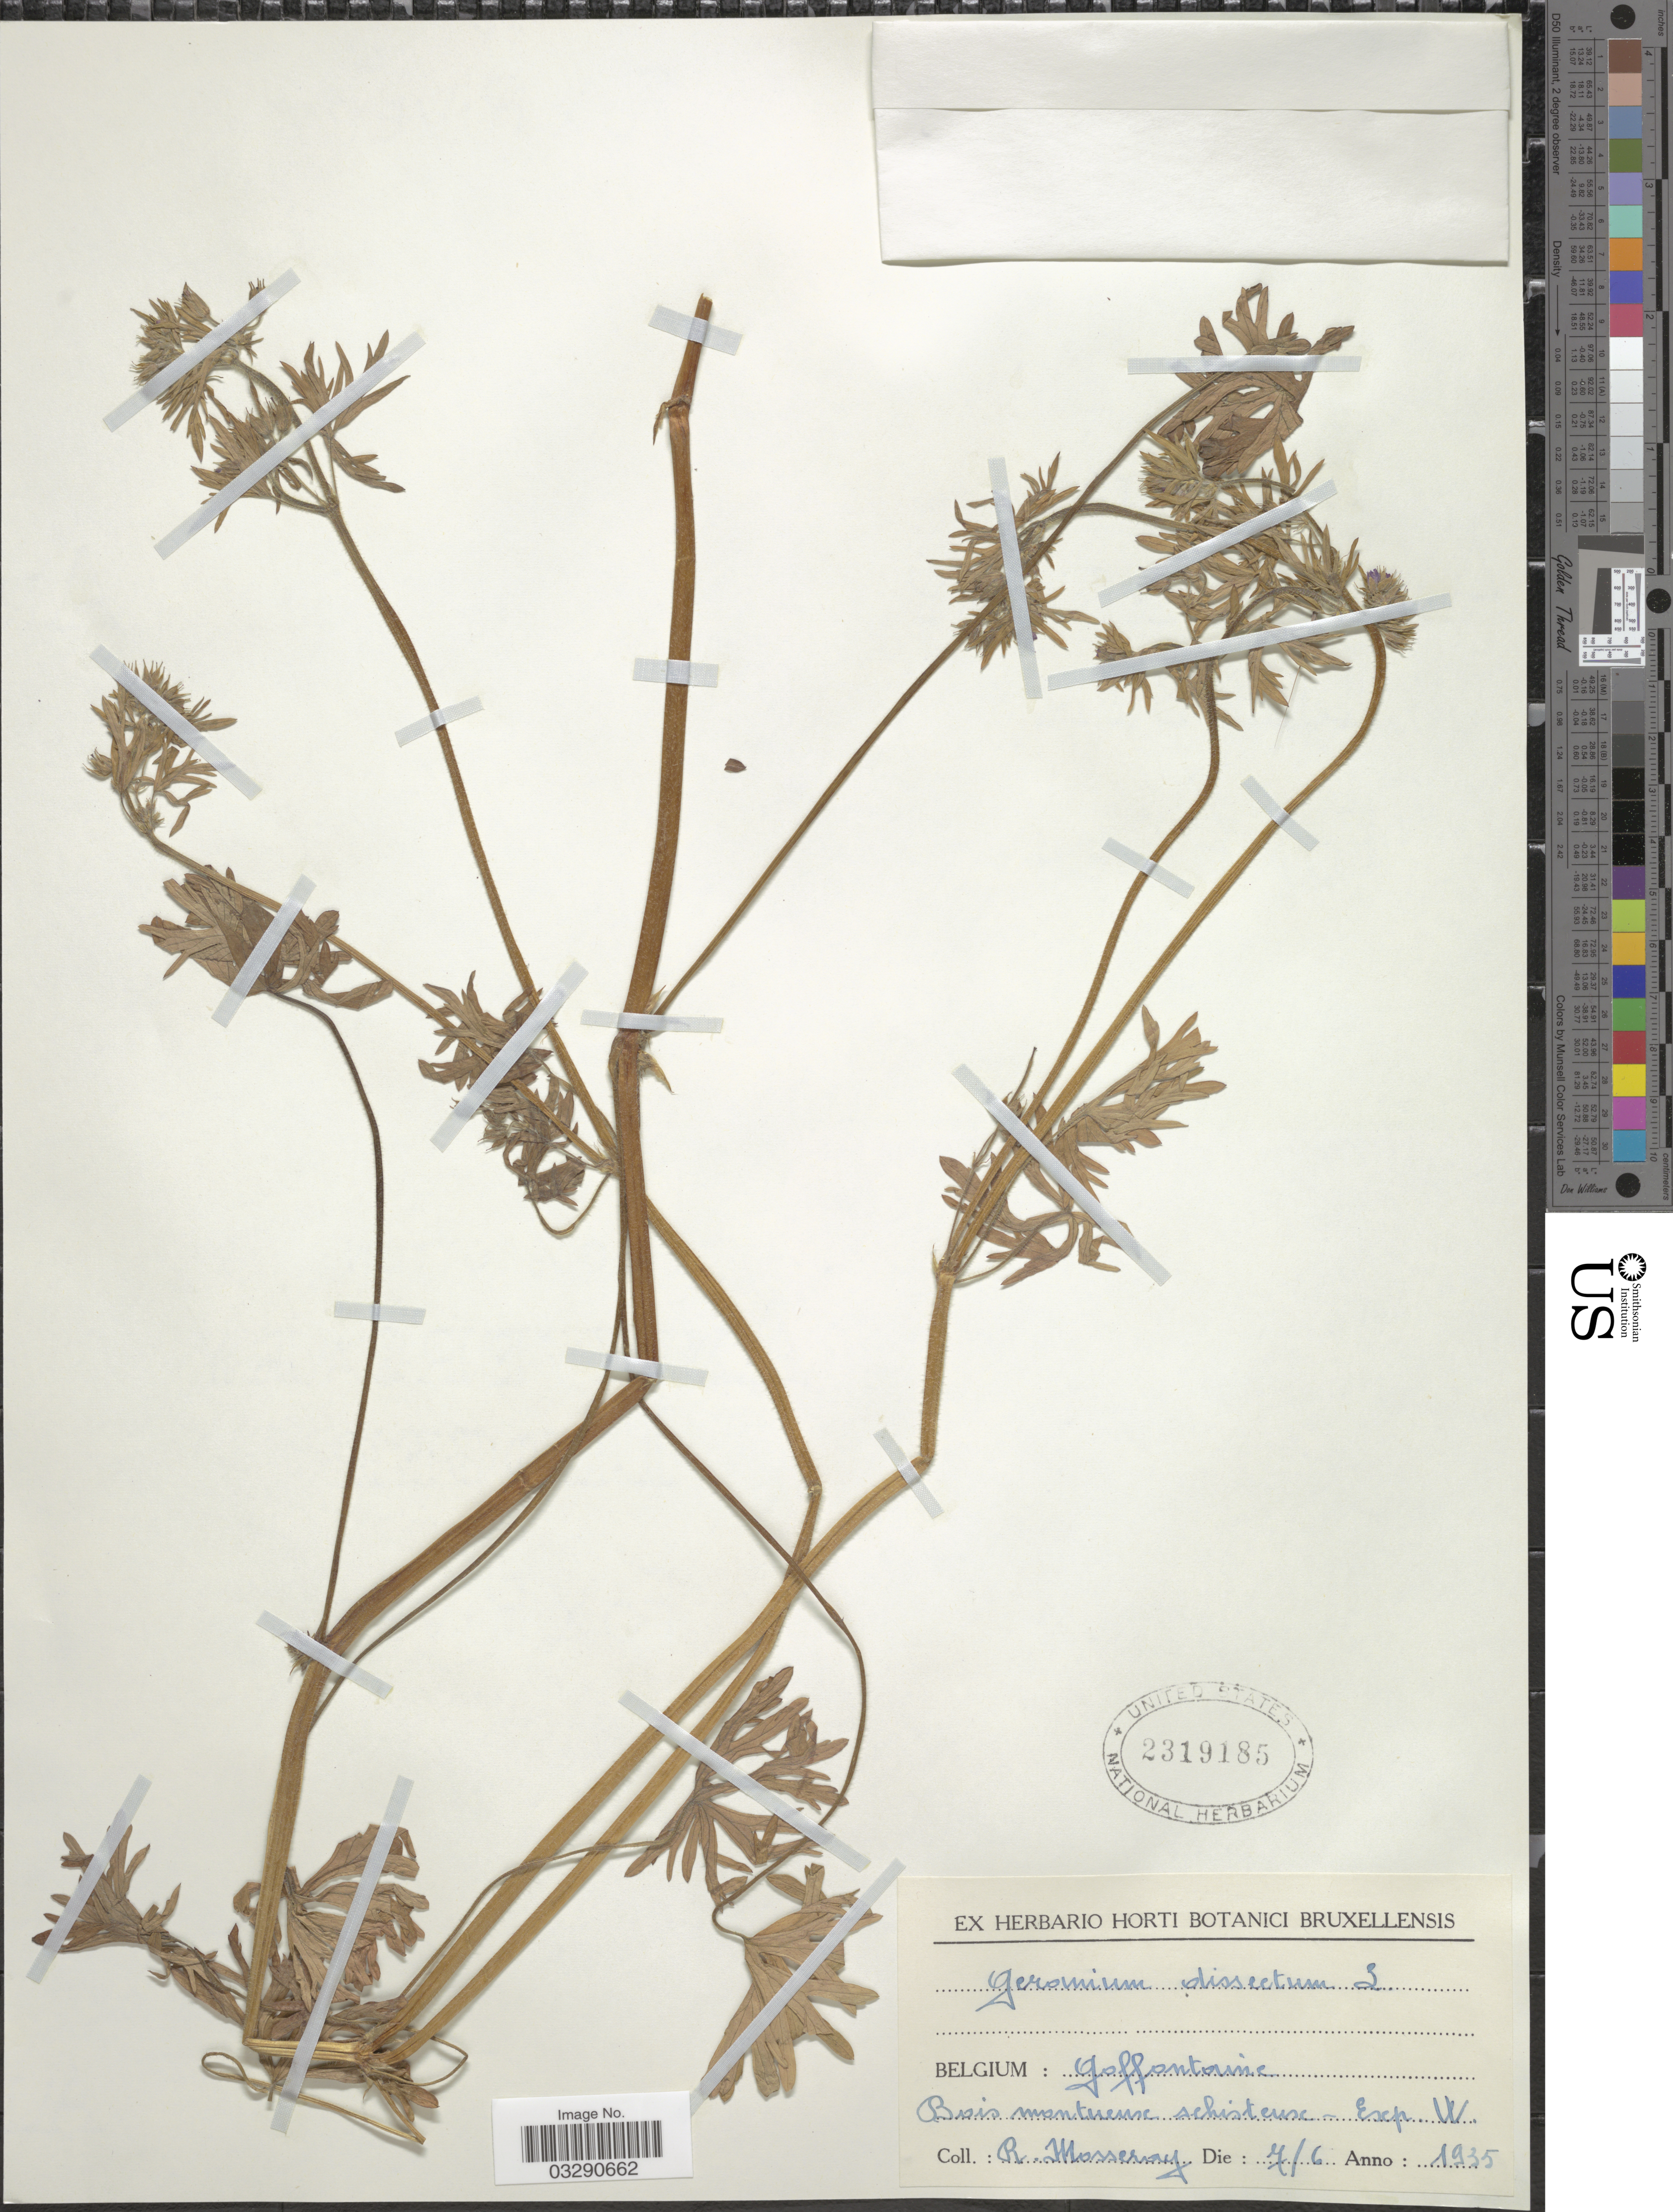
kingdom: Plantae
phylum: Tracheophyta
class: Magnoliopsida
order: Geraniales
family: Geraniaceae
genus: Geranium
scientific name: Geranium dissectum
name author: L.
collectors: R. Mosseray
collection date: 1935-06-07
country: Belgium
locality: Goffontaine.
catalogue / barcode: US 2319185